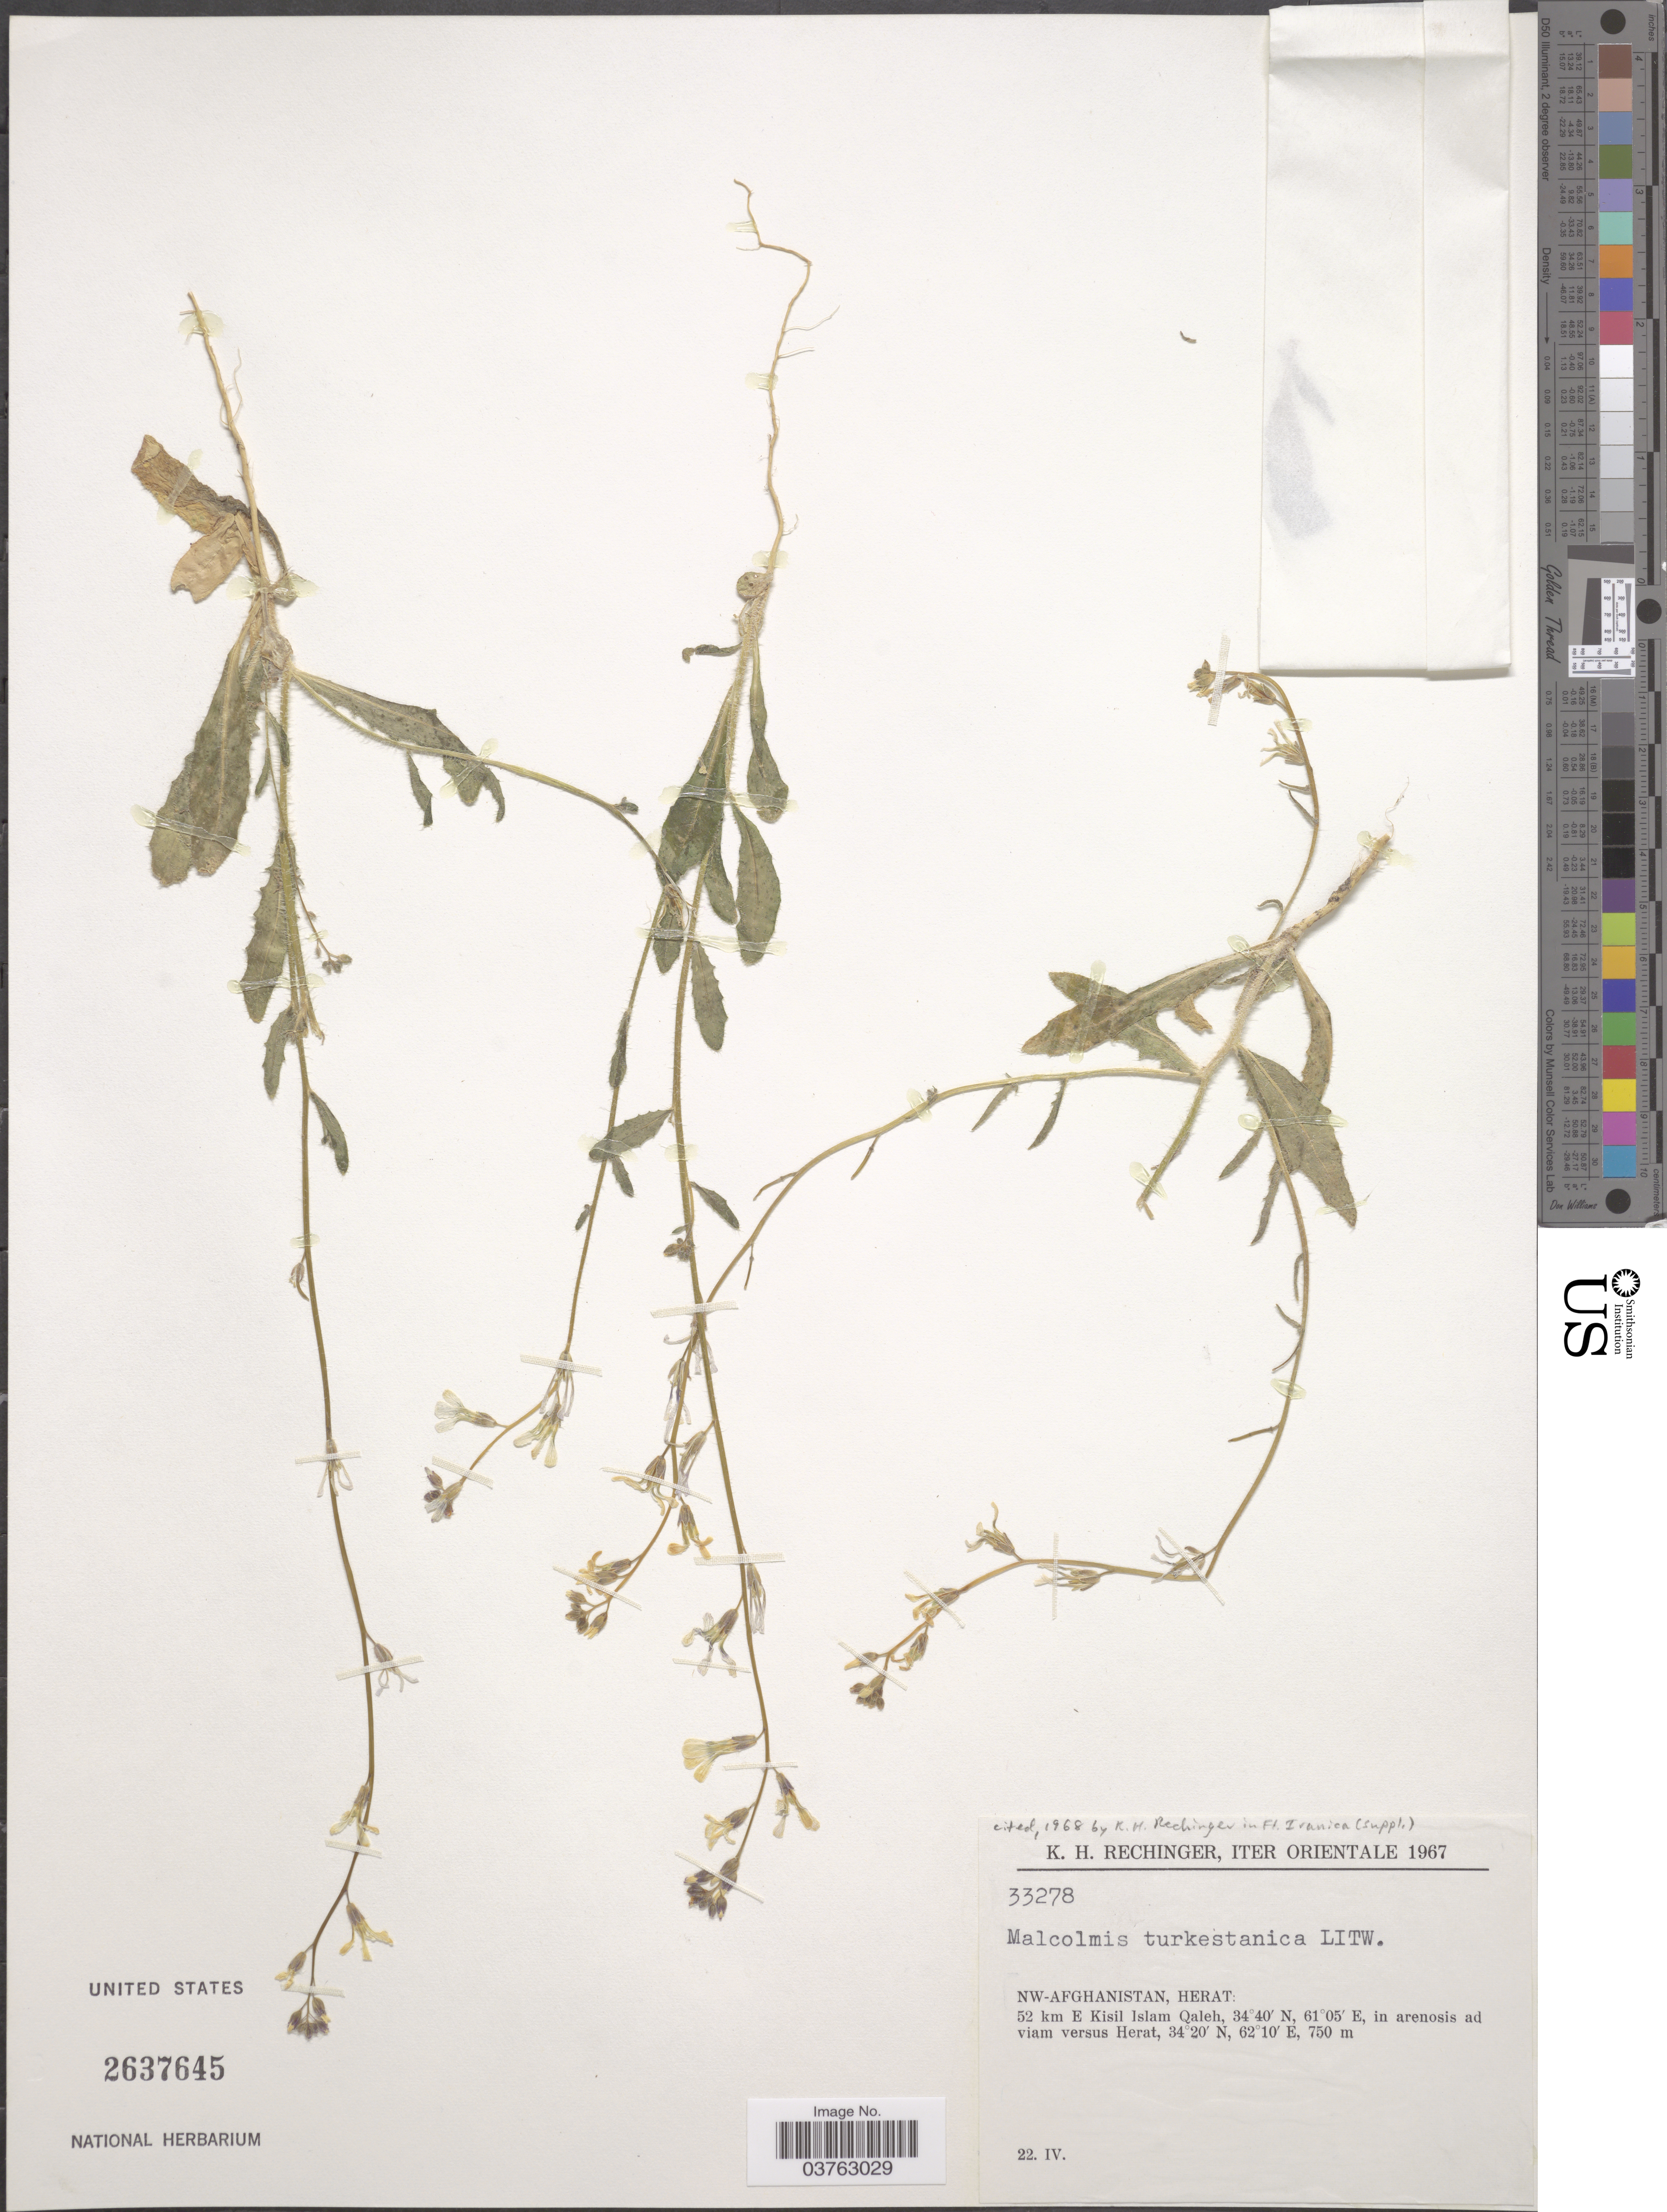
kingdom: Plantae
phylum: Tracheophyta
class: Magnoliopsida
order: Brassicales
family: Brassicaceae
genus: Malcolmia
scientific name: Malcolmia turkestanica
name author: Litv.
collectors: K. H. Rechinger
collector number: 33278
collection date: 1967-04-22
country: Afghanistan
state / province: Herat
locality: Orientale. NW-Afghanistan, Herat: 52 km E Kisil Islam Qaleh, in arenosis ad viam versus Herat.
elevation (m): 750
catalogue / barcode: US 2637645